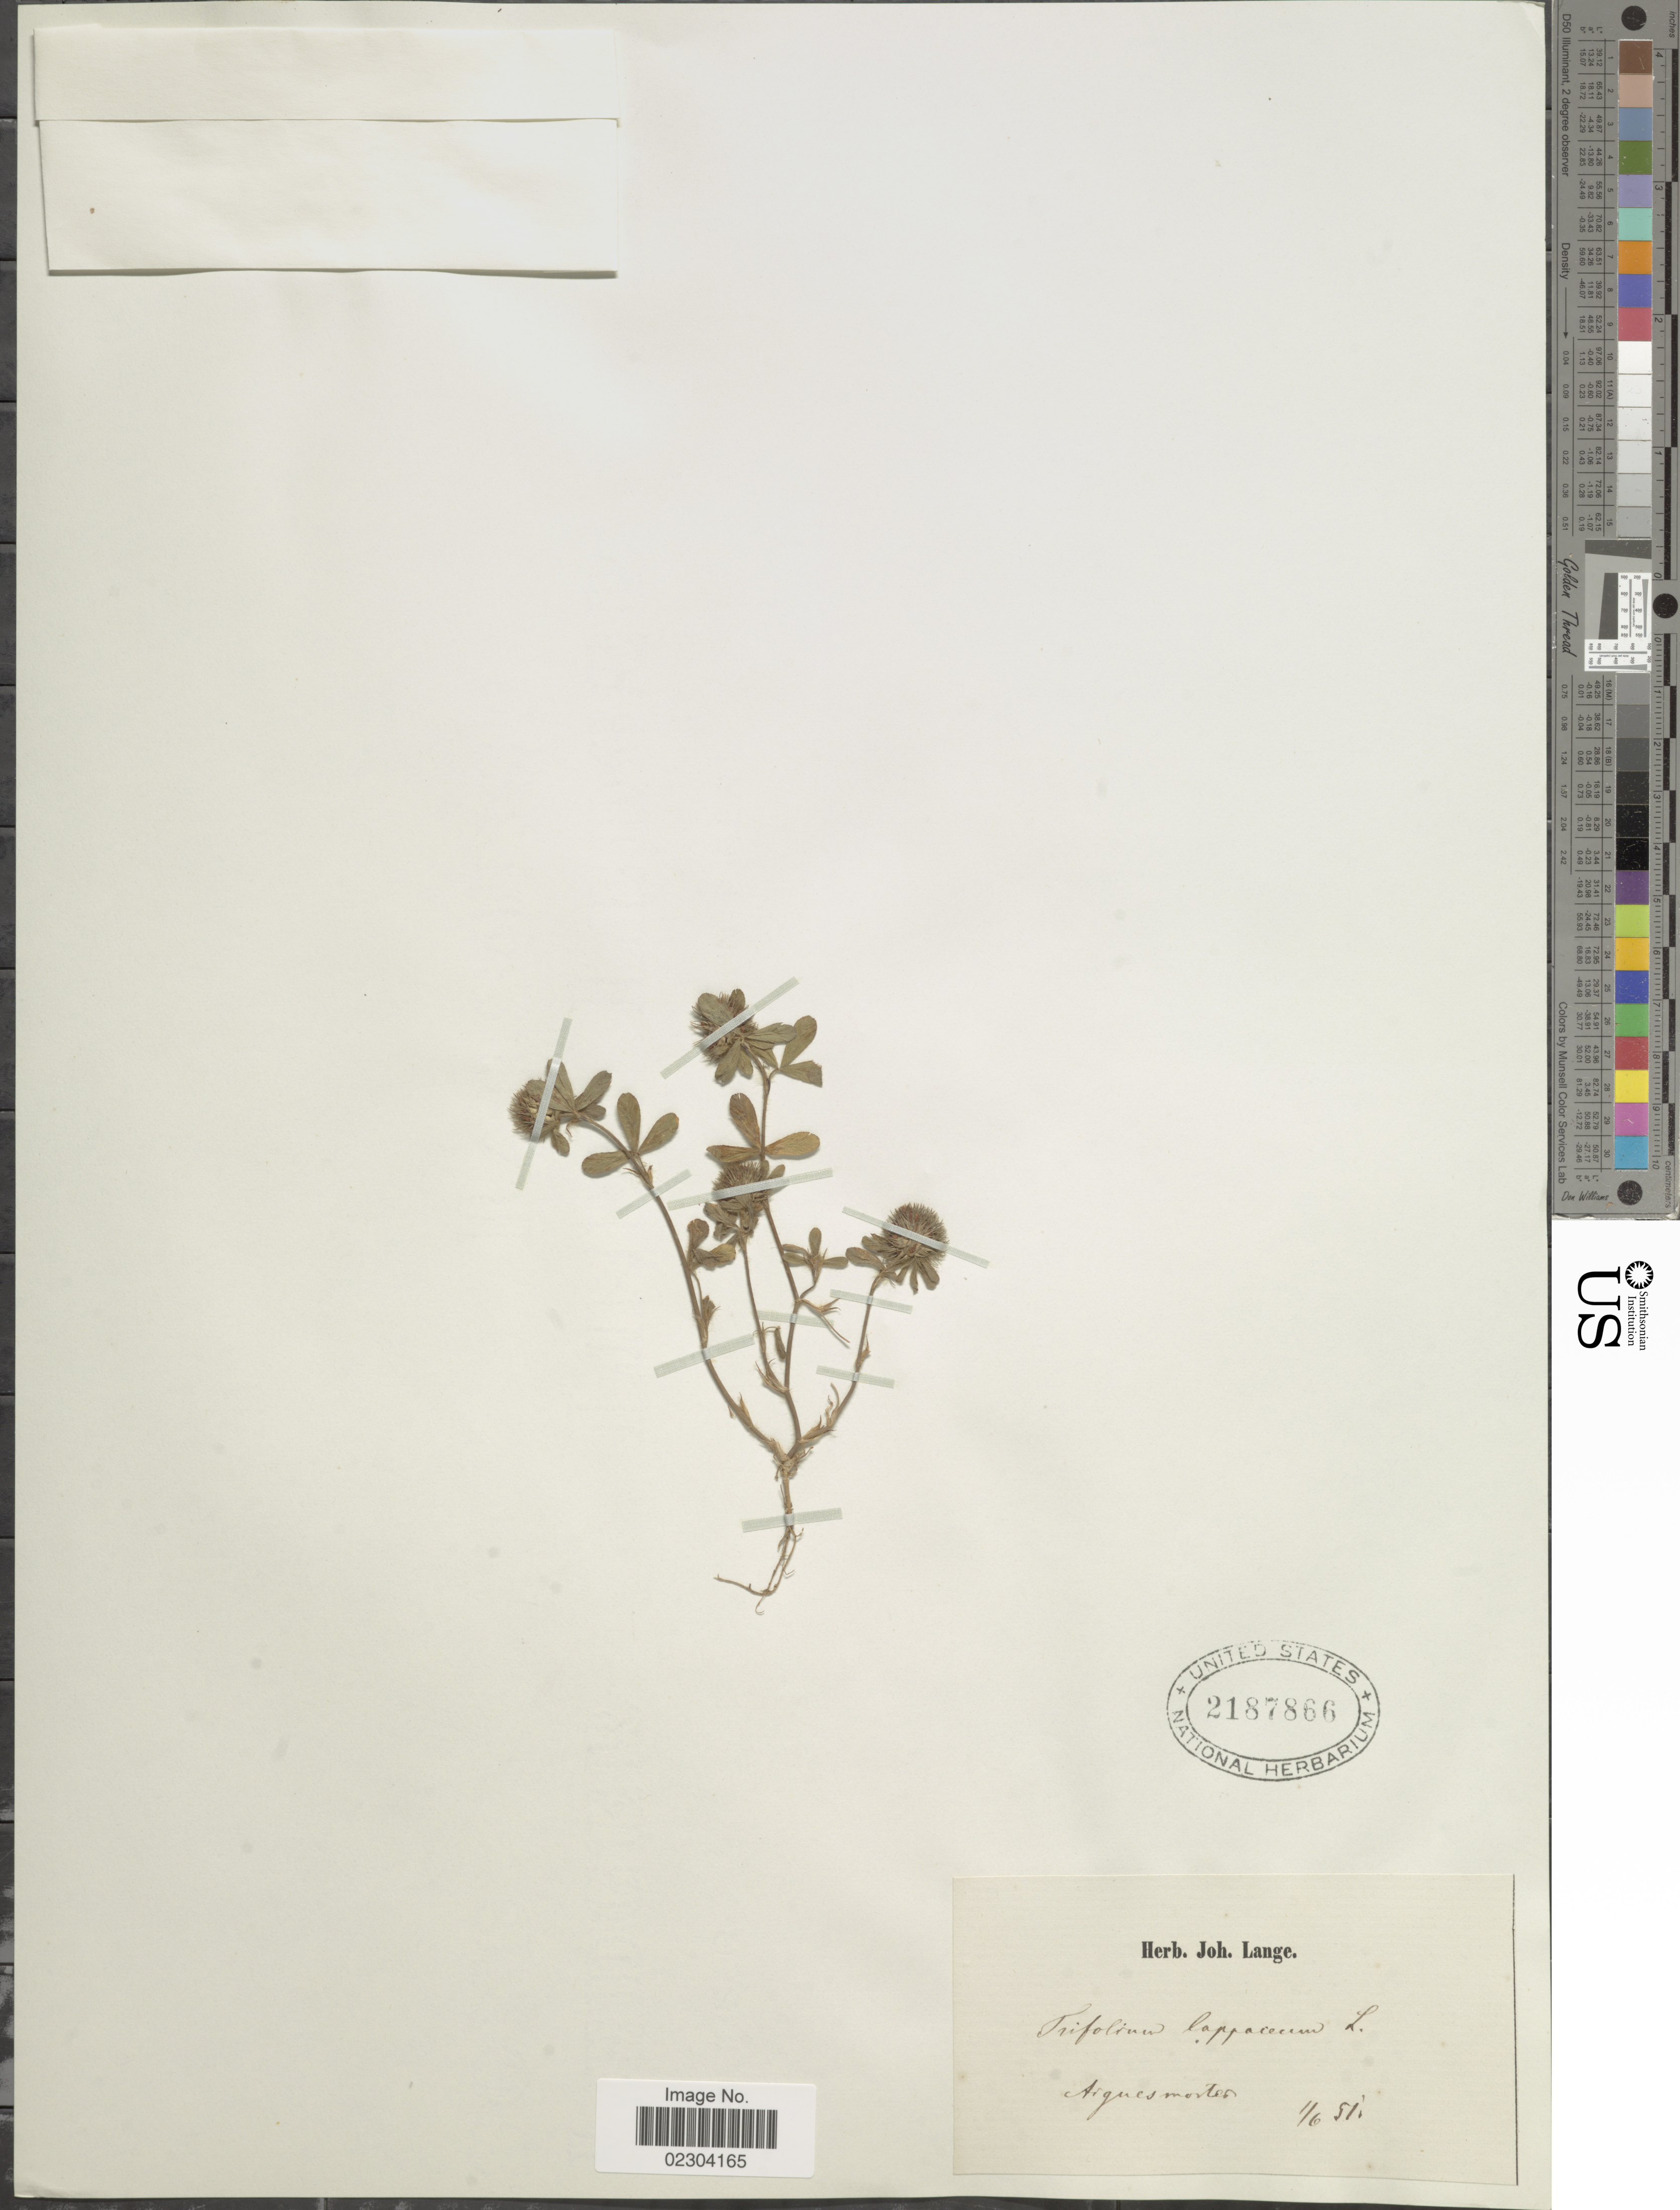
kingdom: Plantae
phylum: Tracheophyta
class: Magnoliopsida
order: Fabales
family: Fabaceae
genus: Trifolium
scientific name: Trifolium lappaceum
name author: L.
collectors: ex herb. Joh. Lange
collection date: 1851-06-01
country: France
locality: Aigues-Mortes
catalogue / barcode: US 2187866